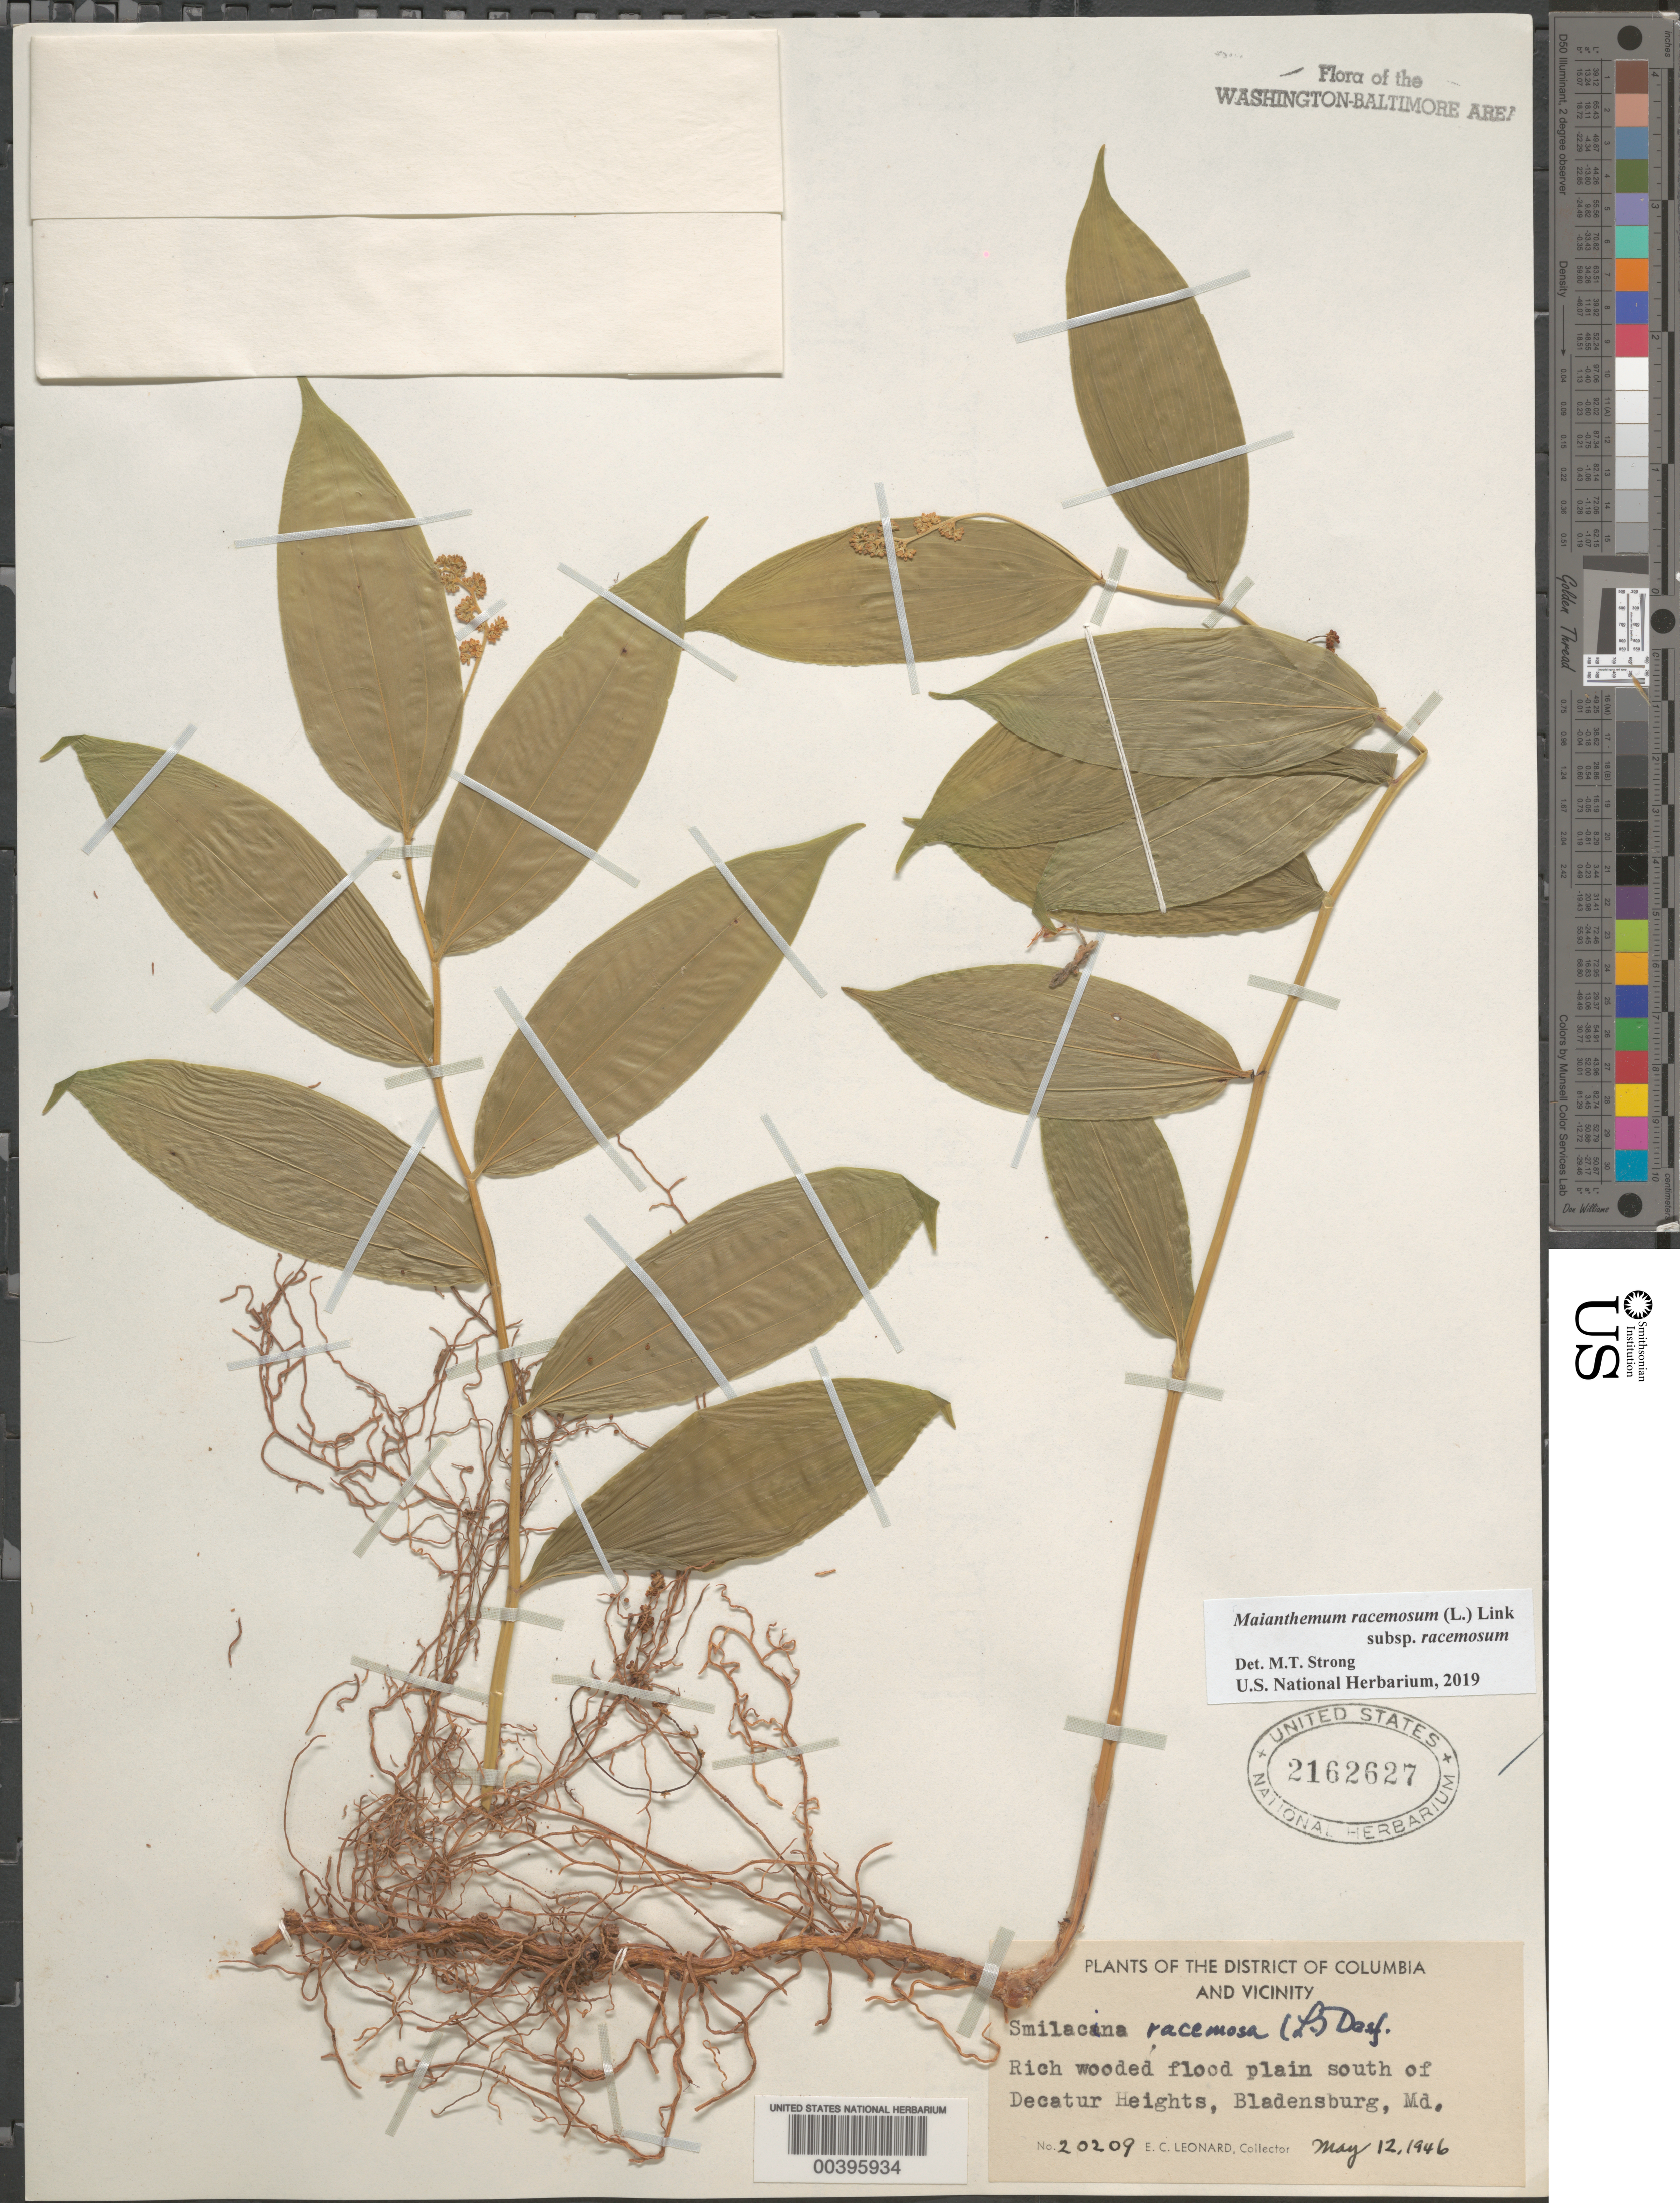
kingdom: Plantae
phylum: Tracheophyta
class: Liliopsida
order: Asparagales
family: Asparagaceae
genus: Maianthemum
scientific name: Maianthemum racemosum subsp. racemosum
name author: (L.) Link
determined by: Strong, Mark T., (BOT), Smithsonian Institution - National Museum of Natural History (UNITED STATES)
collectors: E. C. Leonard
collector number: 20209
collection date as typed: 12 May 1946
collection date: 1946-05-12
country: United States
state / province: Maryland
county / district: Prince George's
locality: Bladensburg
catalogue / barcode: US 2162627